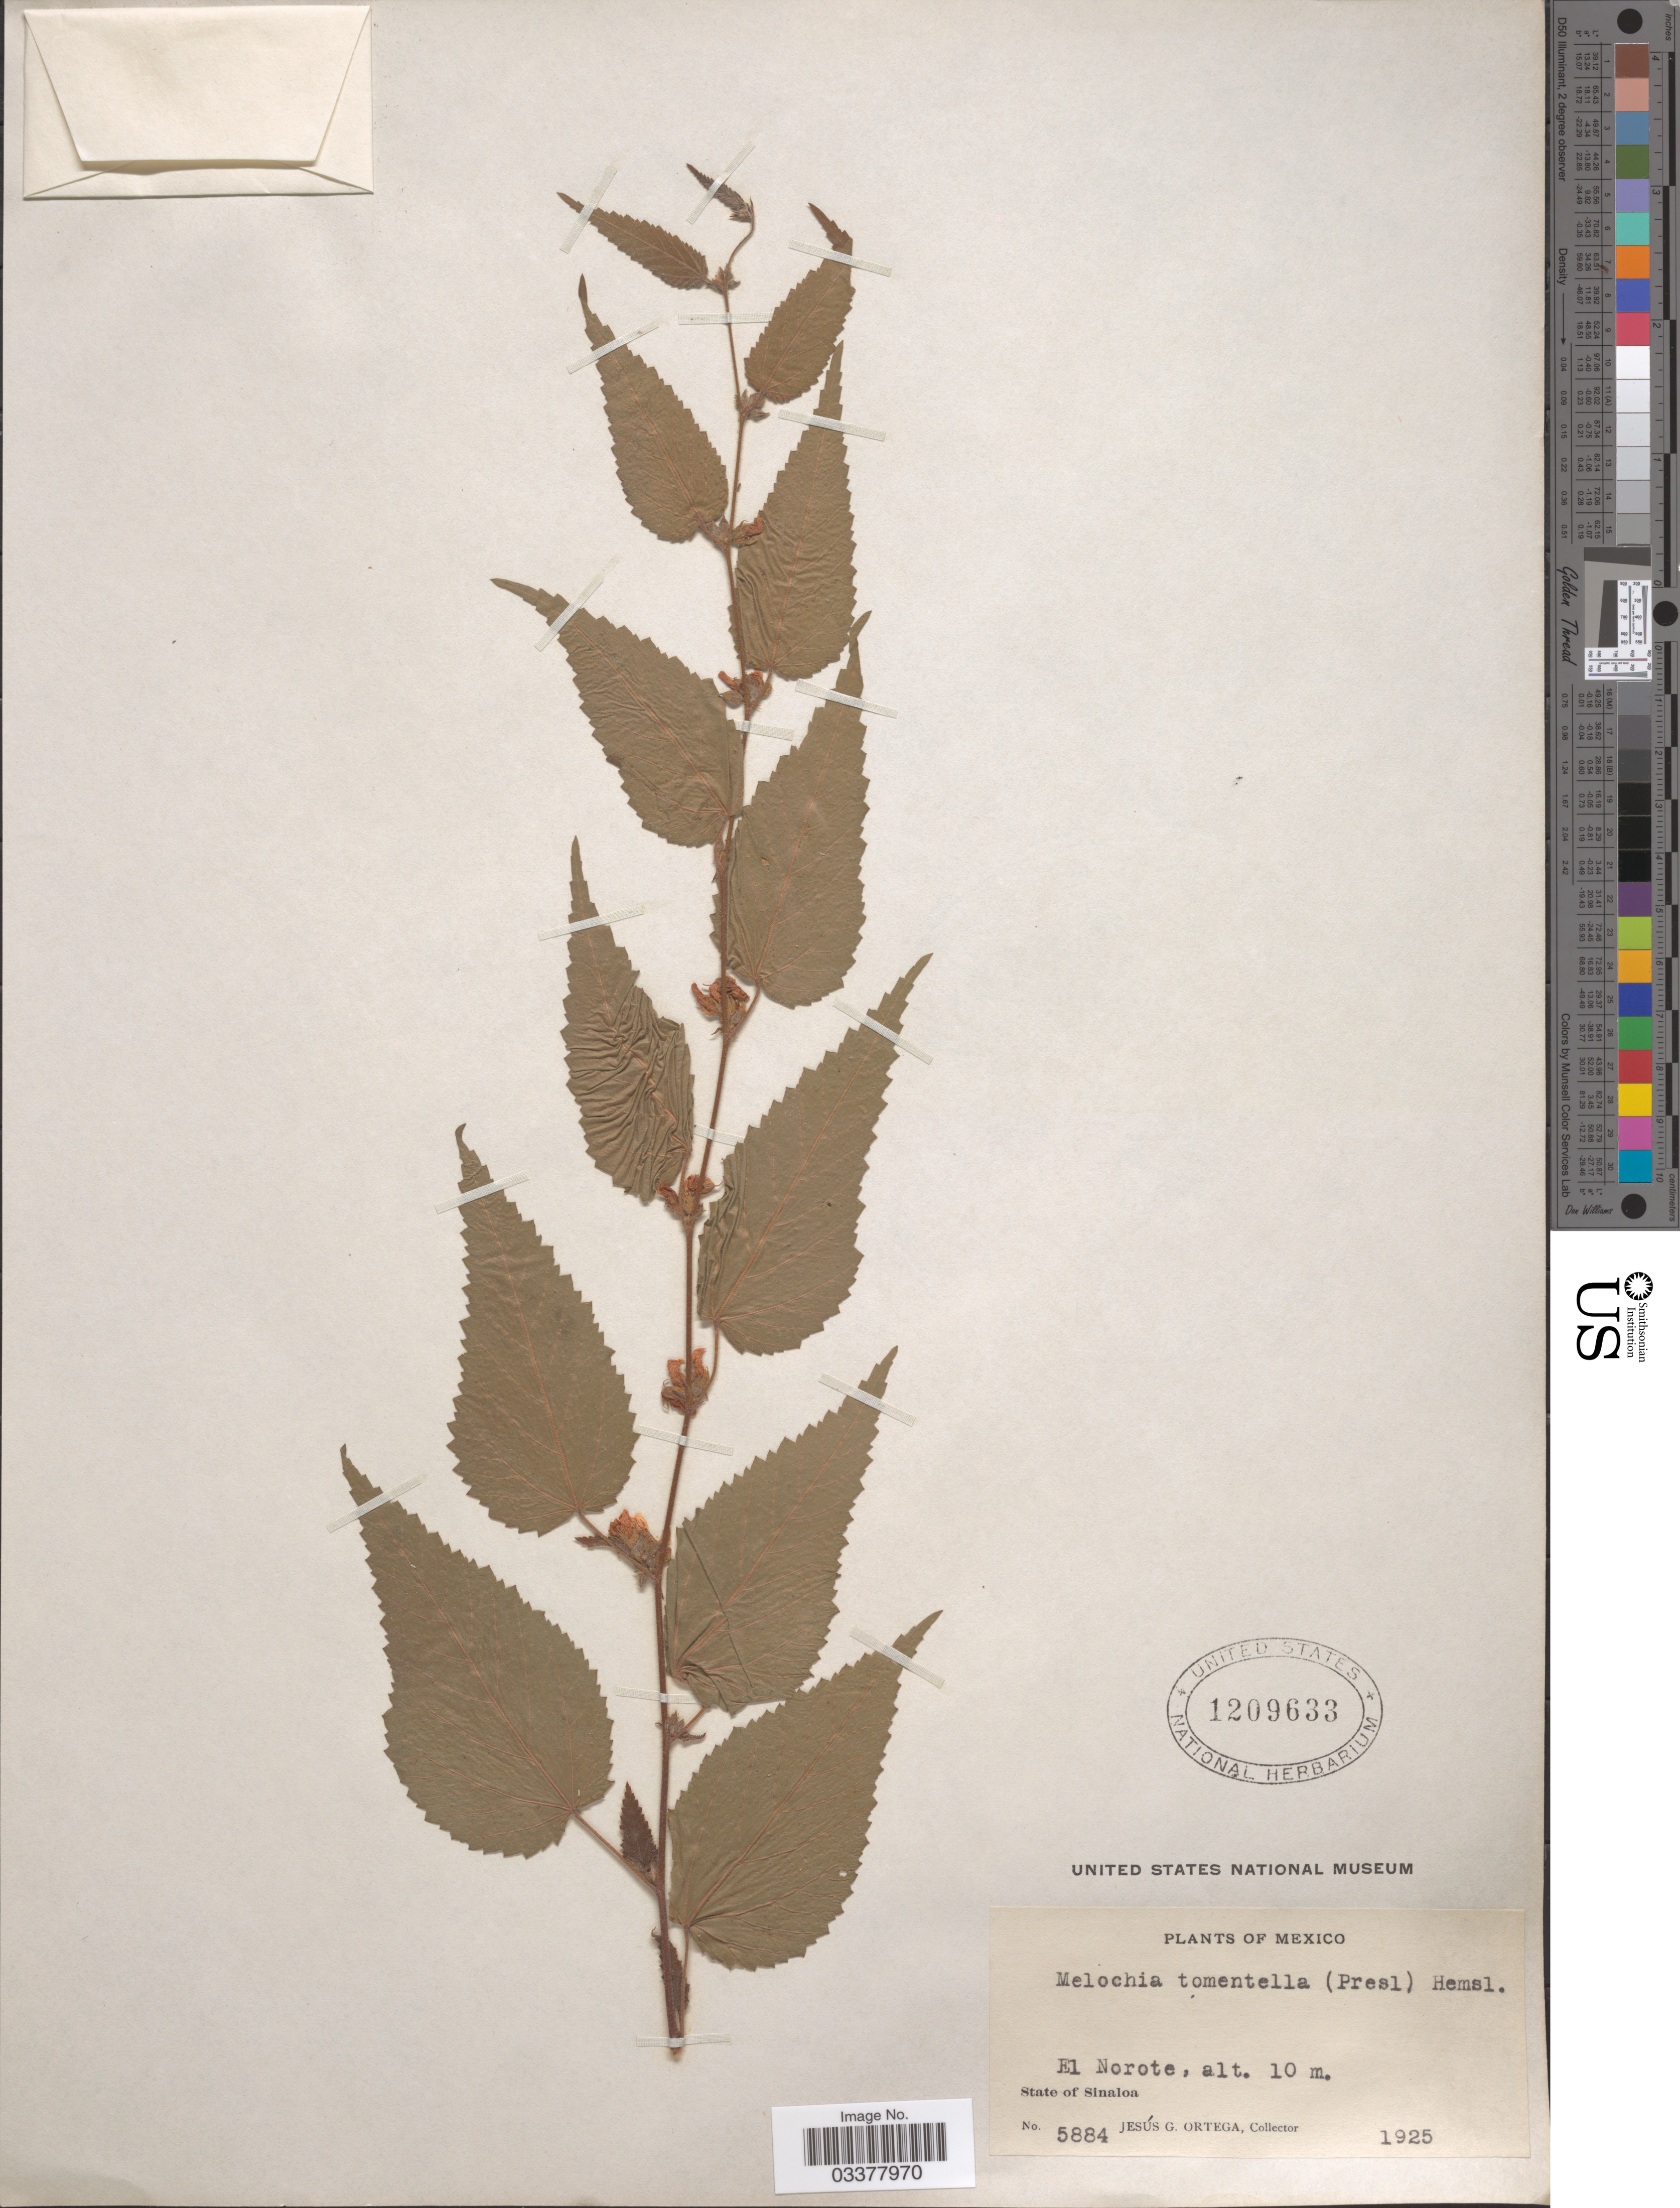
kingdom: Plantae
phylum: Tracheophyta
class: Magnoliopsida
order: Malvales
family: Malvaceae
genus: Melochia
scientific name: Melochia tomentella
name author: (C. Presl) Hemsl.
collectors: J. Ortega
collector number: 5884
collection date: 1925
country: Mexico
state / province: Sinaloa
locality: El Norote.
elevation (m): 10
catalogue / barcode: US 1209633